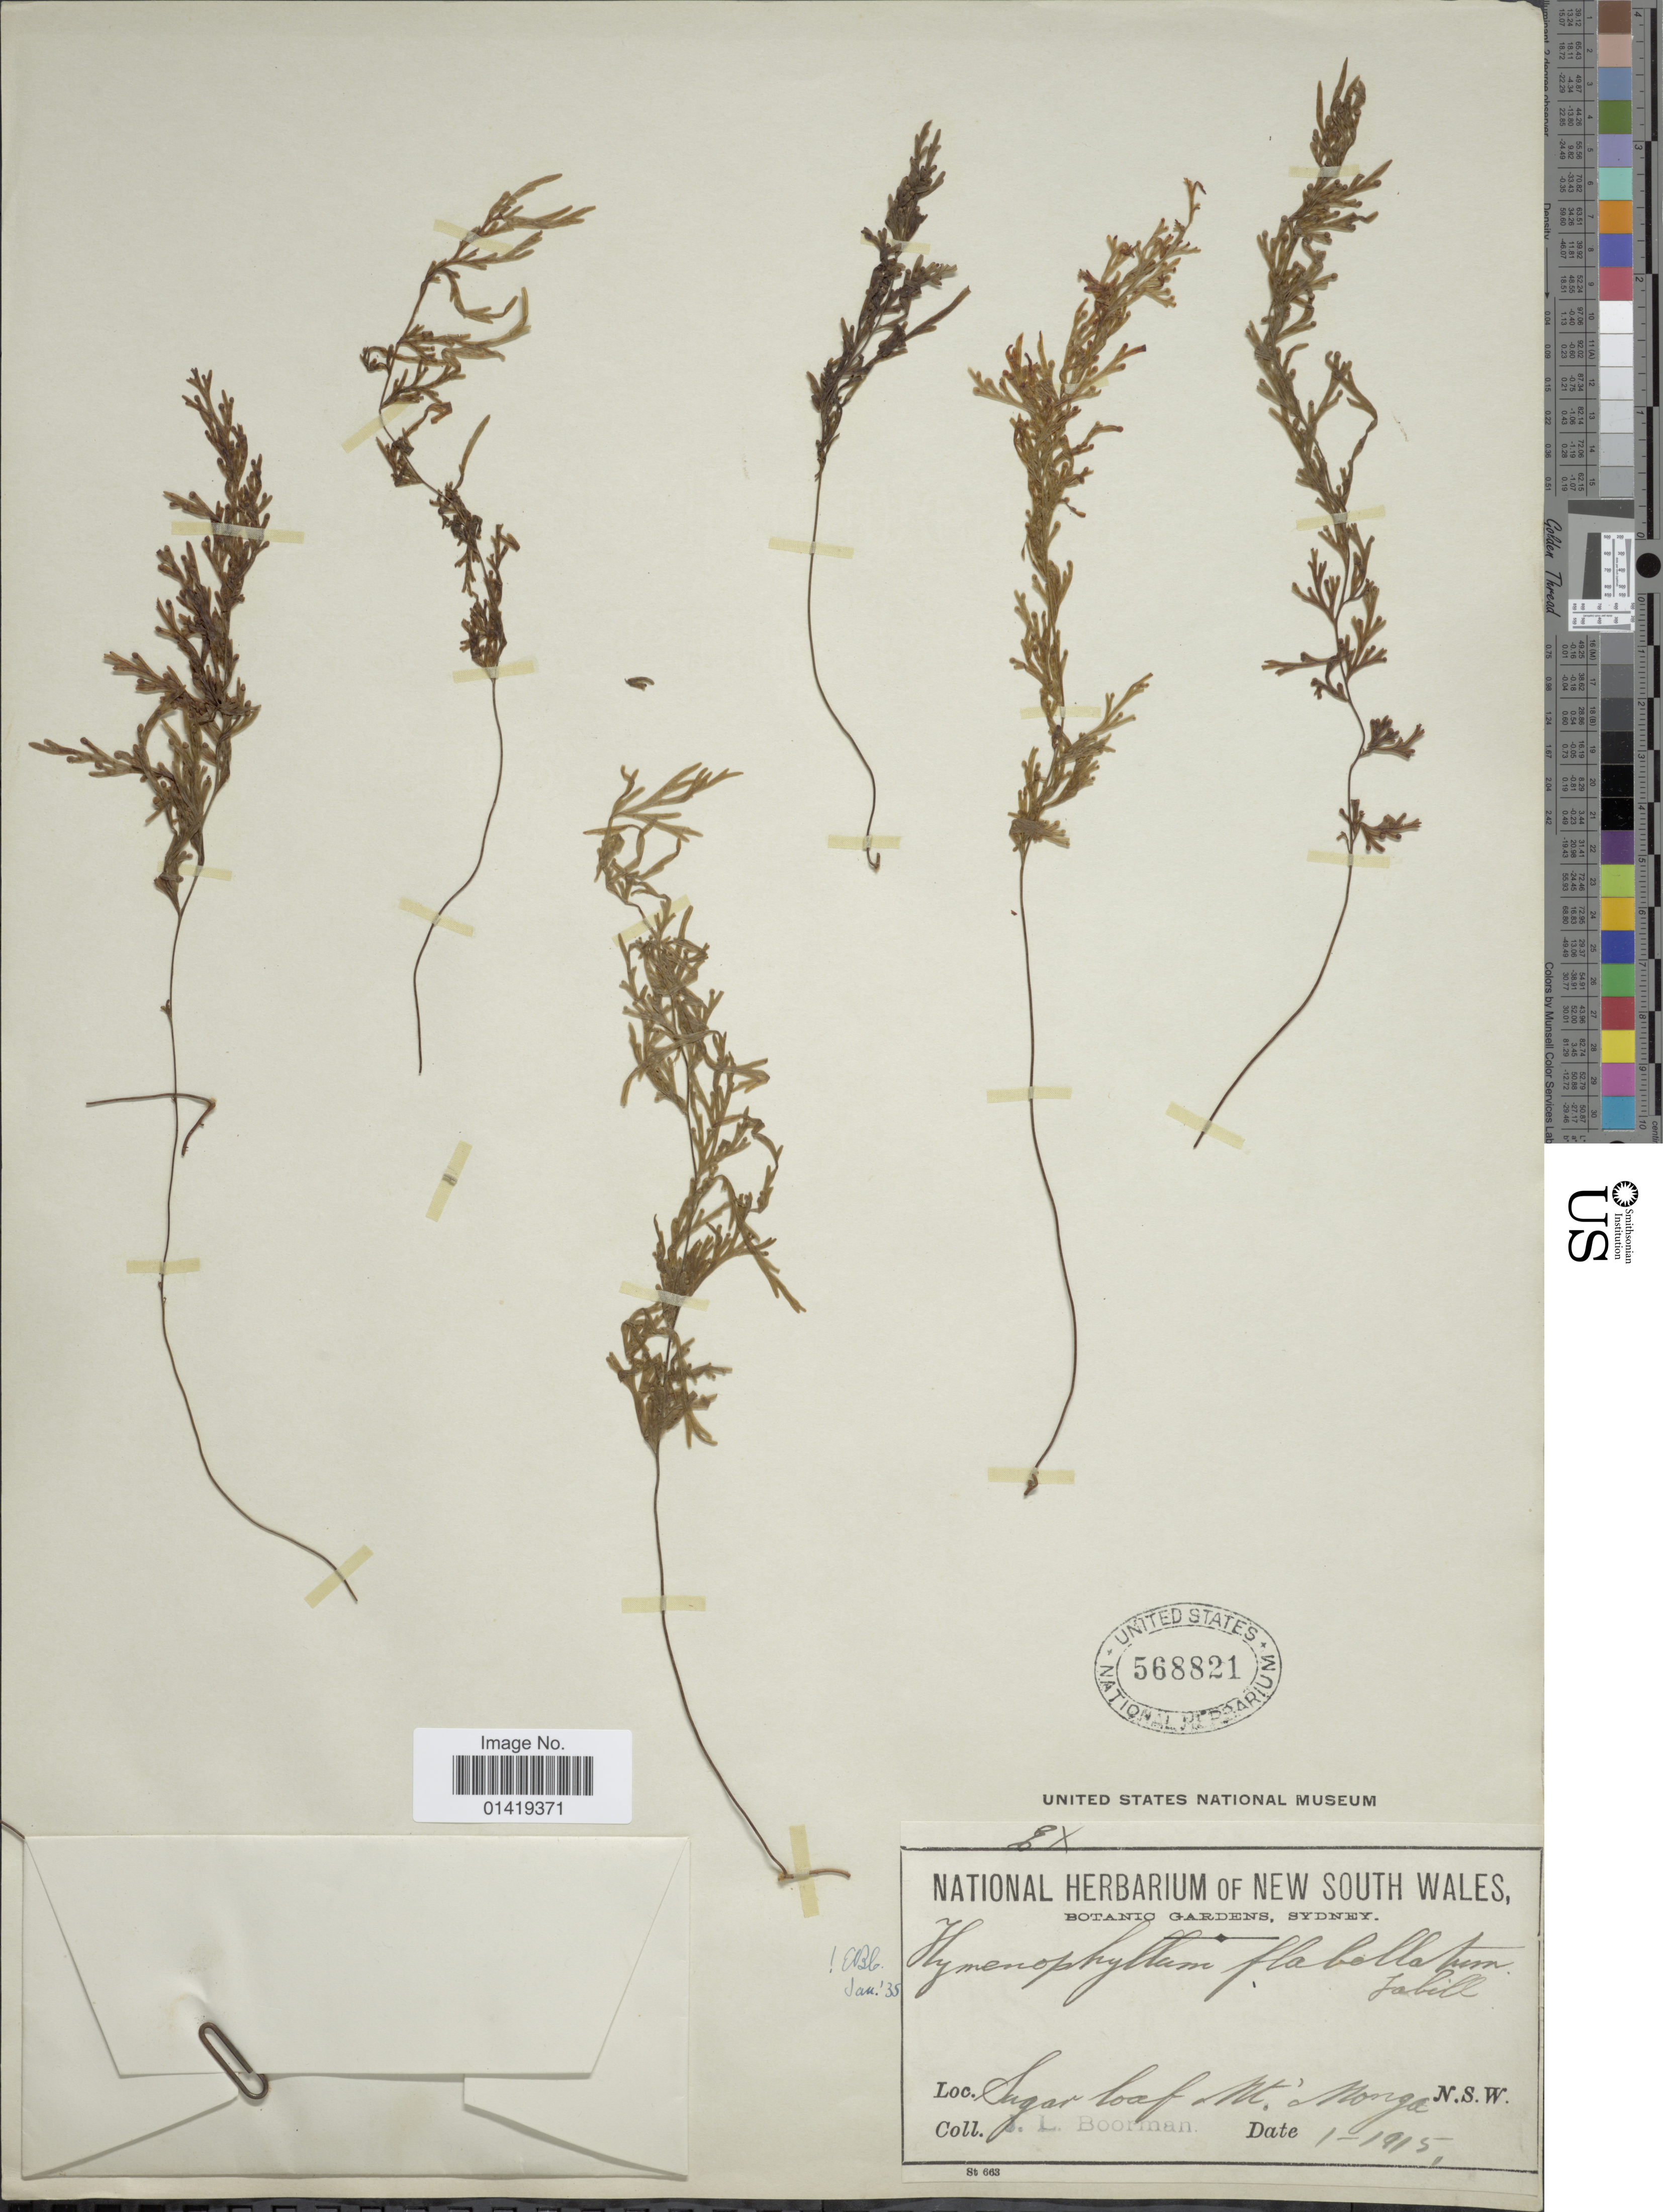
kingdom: Plantae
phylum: Tracheophyta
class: Polypodiopsida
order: Hymenophyllales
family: Hymenophyllaceae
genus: Hymenophyllum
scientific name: Hymenophyllum flabellatum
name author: Labill.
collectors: J. Boorman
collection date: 1915-01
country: Australia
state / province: New South Wales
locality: Sugar loaf Mt. Monga, NSW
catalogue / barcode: US 568821